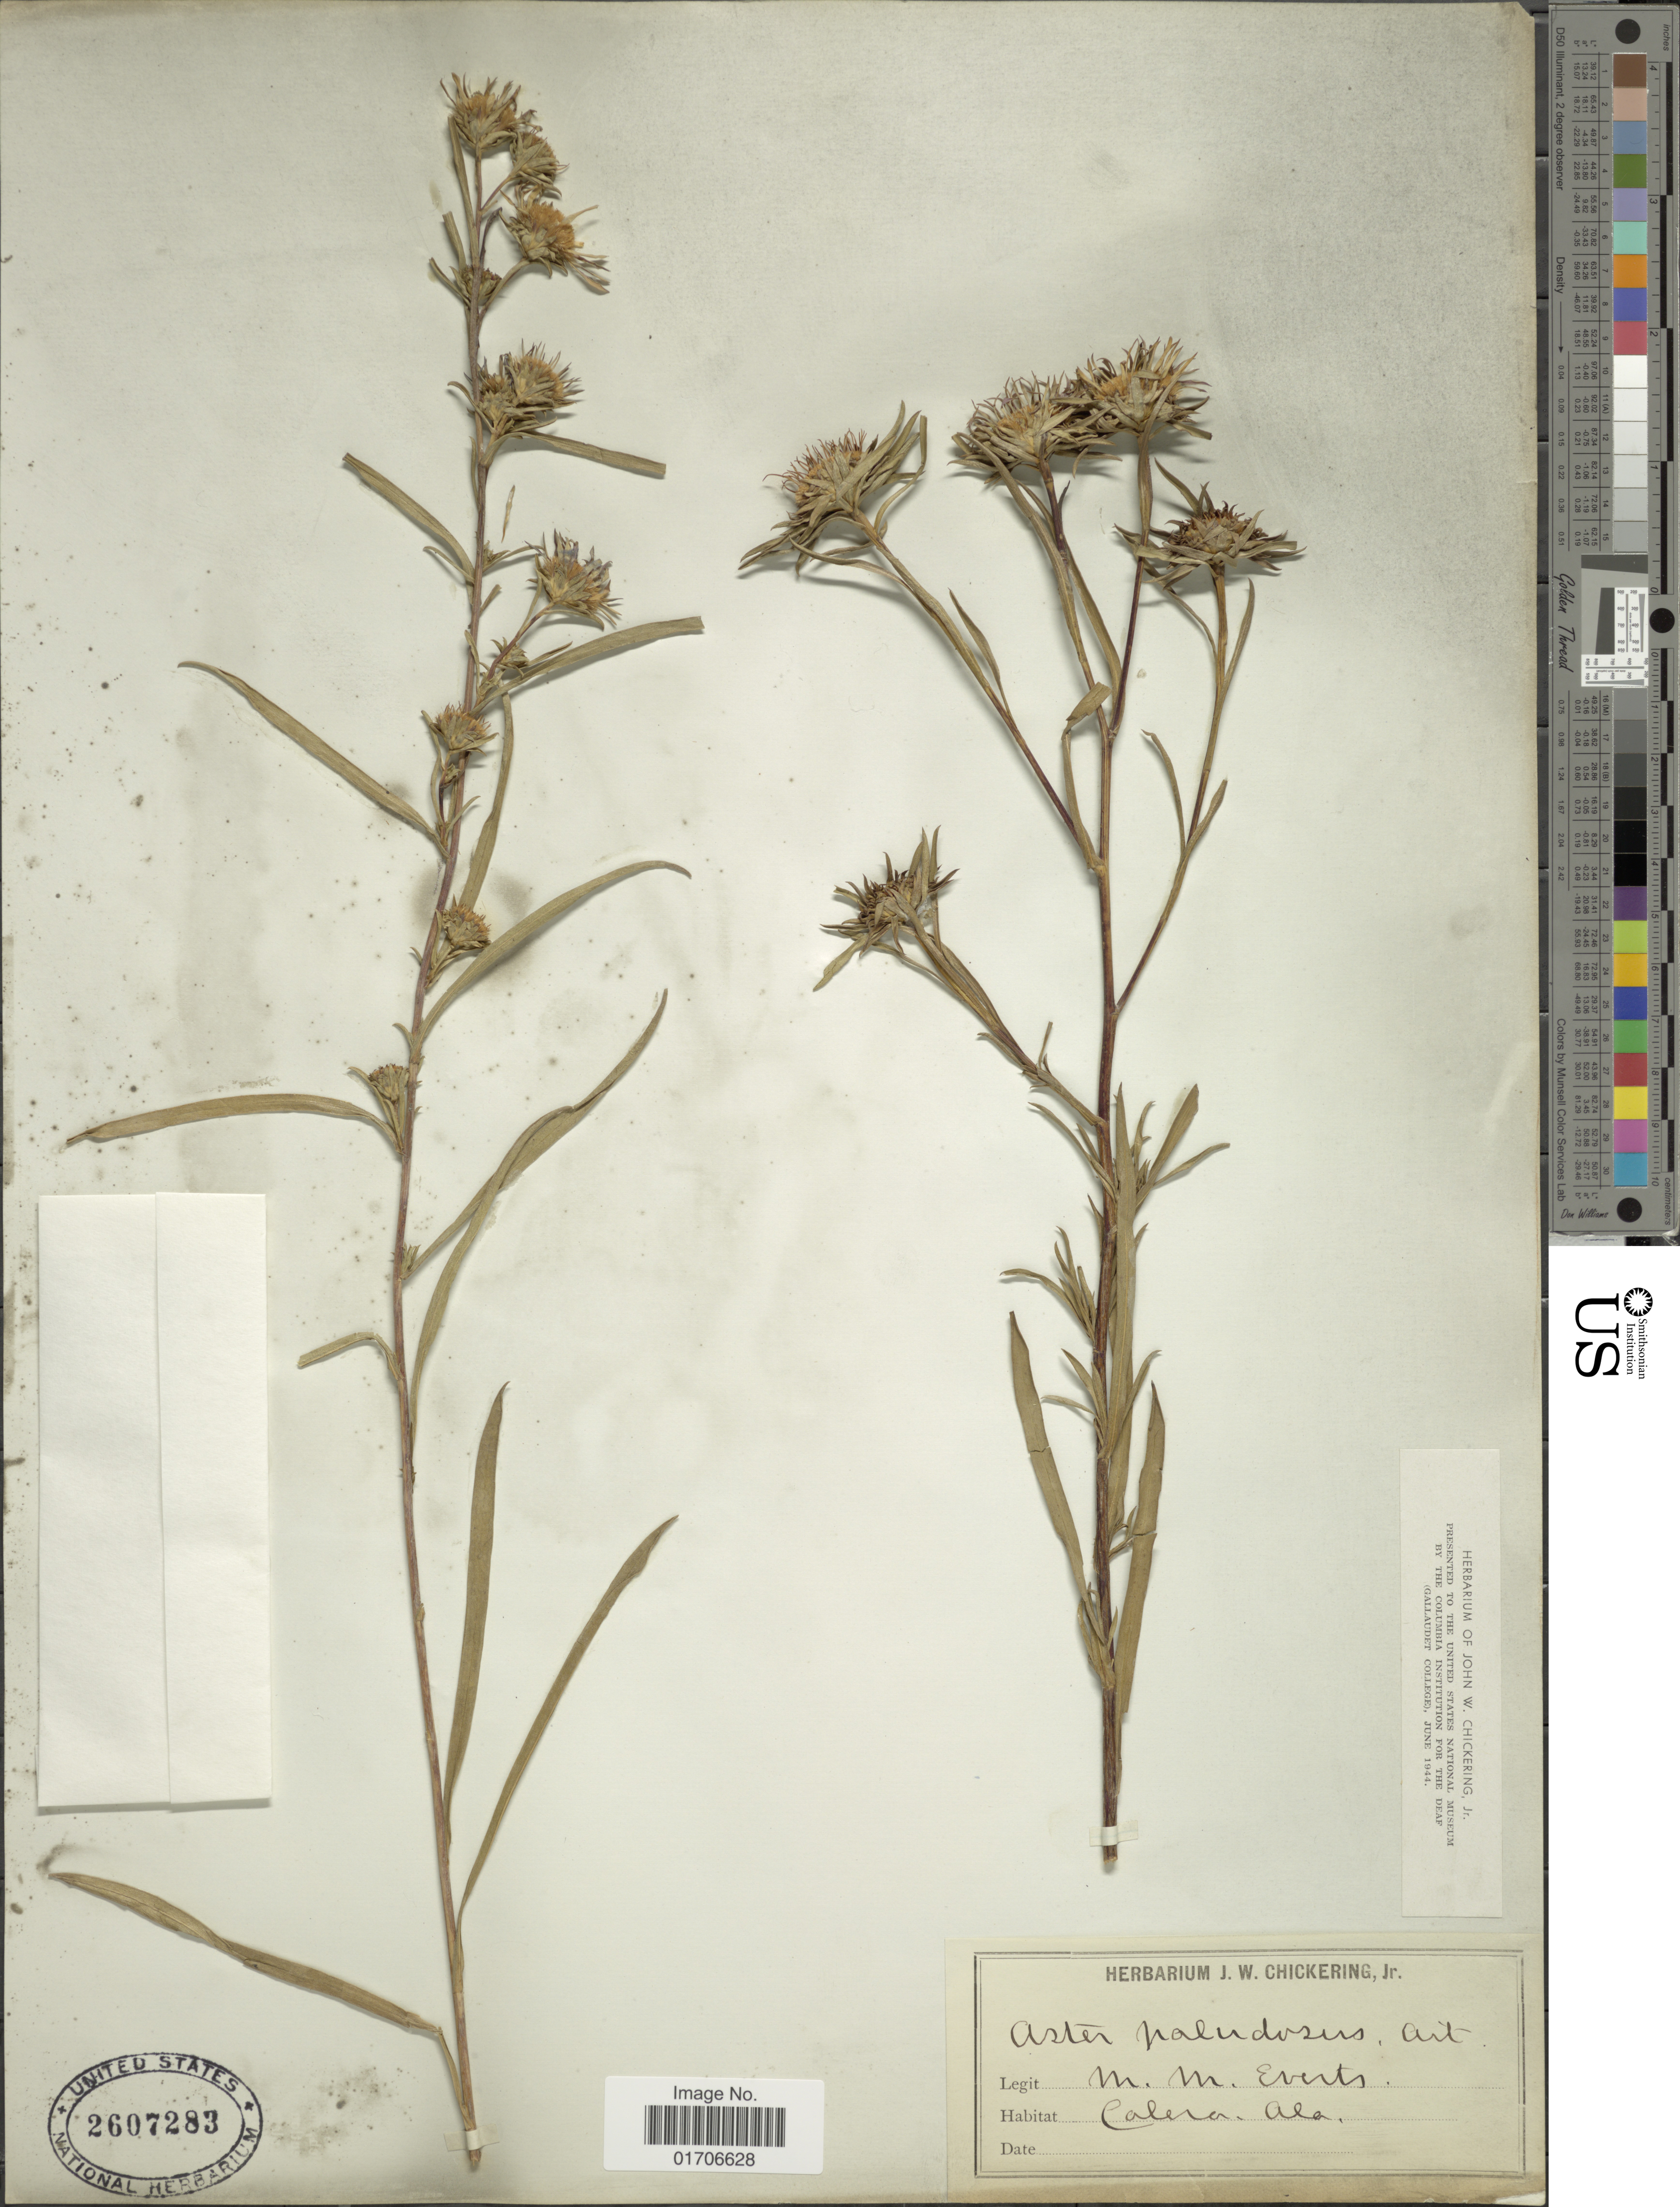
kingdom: Plantae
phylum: Tracheophyta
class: Magnoliopsida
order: Asterales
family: Asteraceae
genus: Eurybia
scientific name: Eurybia paludosa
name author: (Aiton) G.L. Nesom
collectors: M. Everts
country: United States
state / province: Alabama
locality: Calera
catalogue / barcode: US 2607283